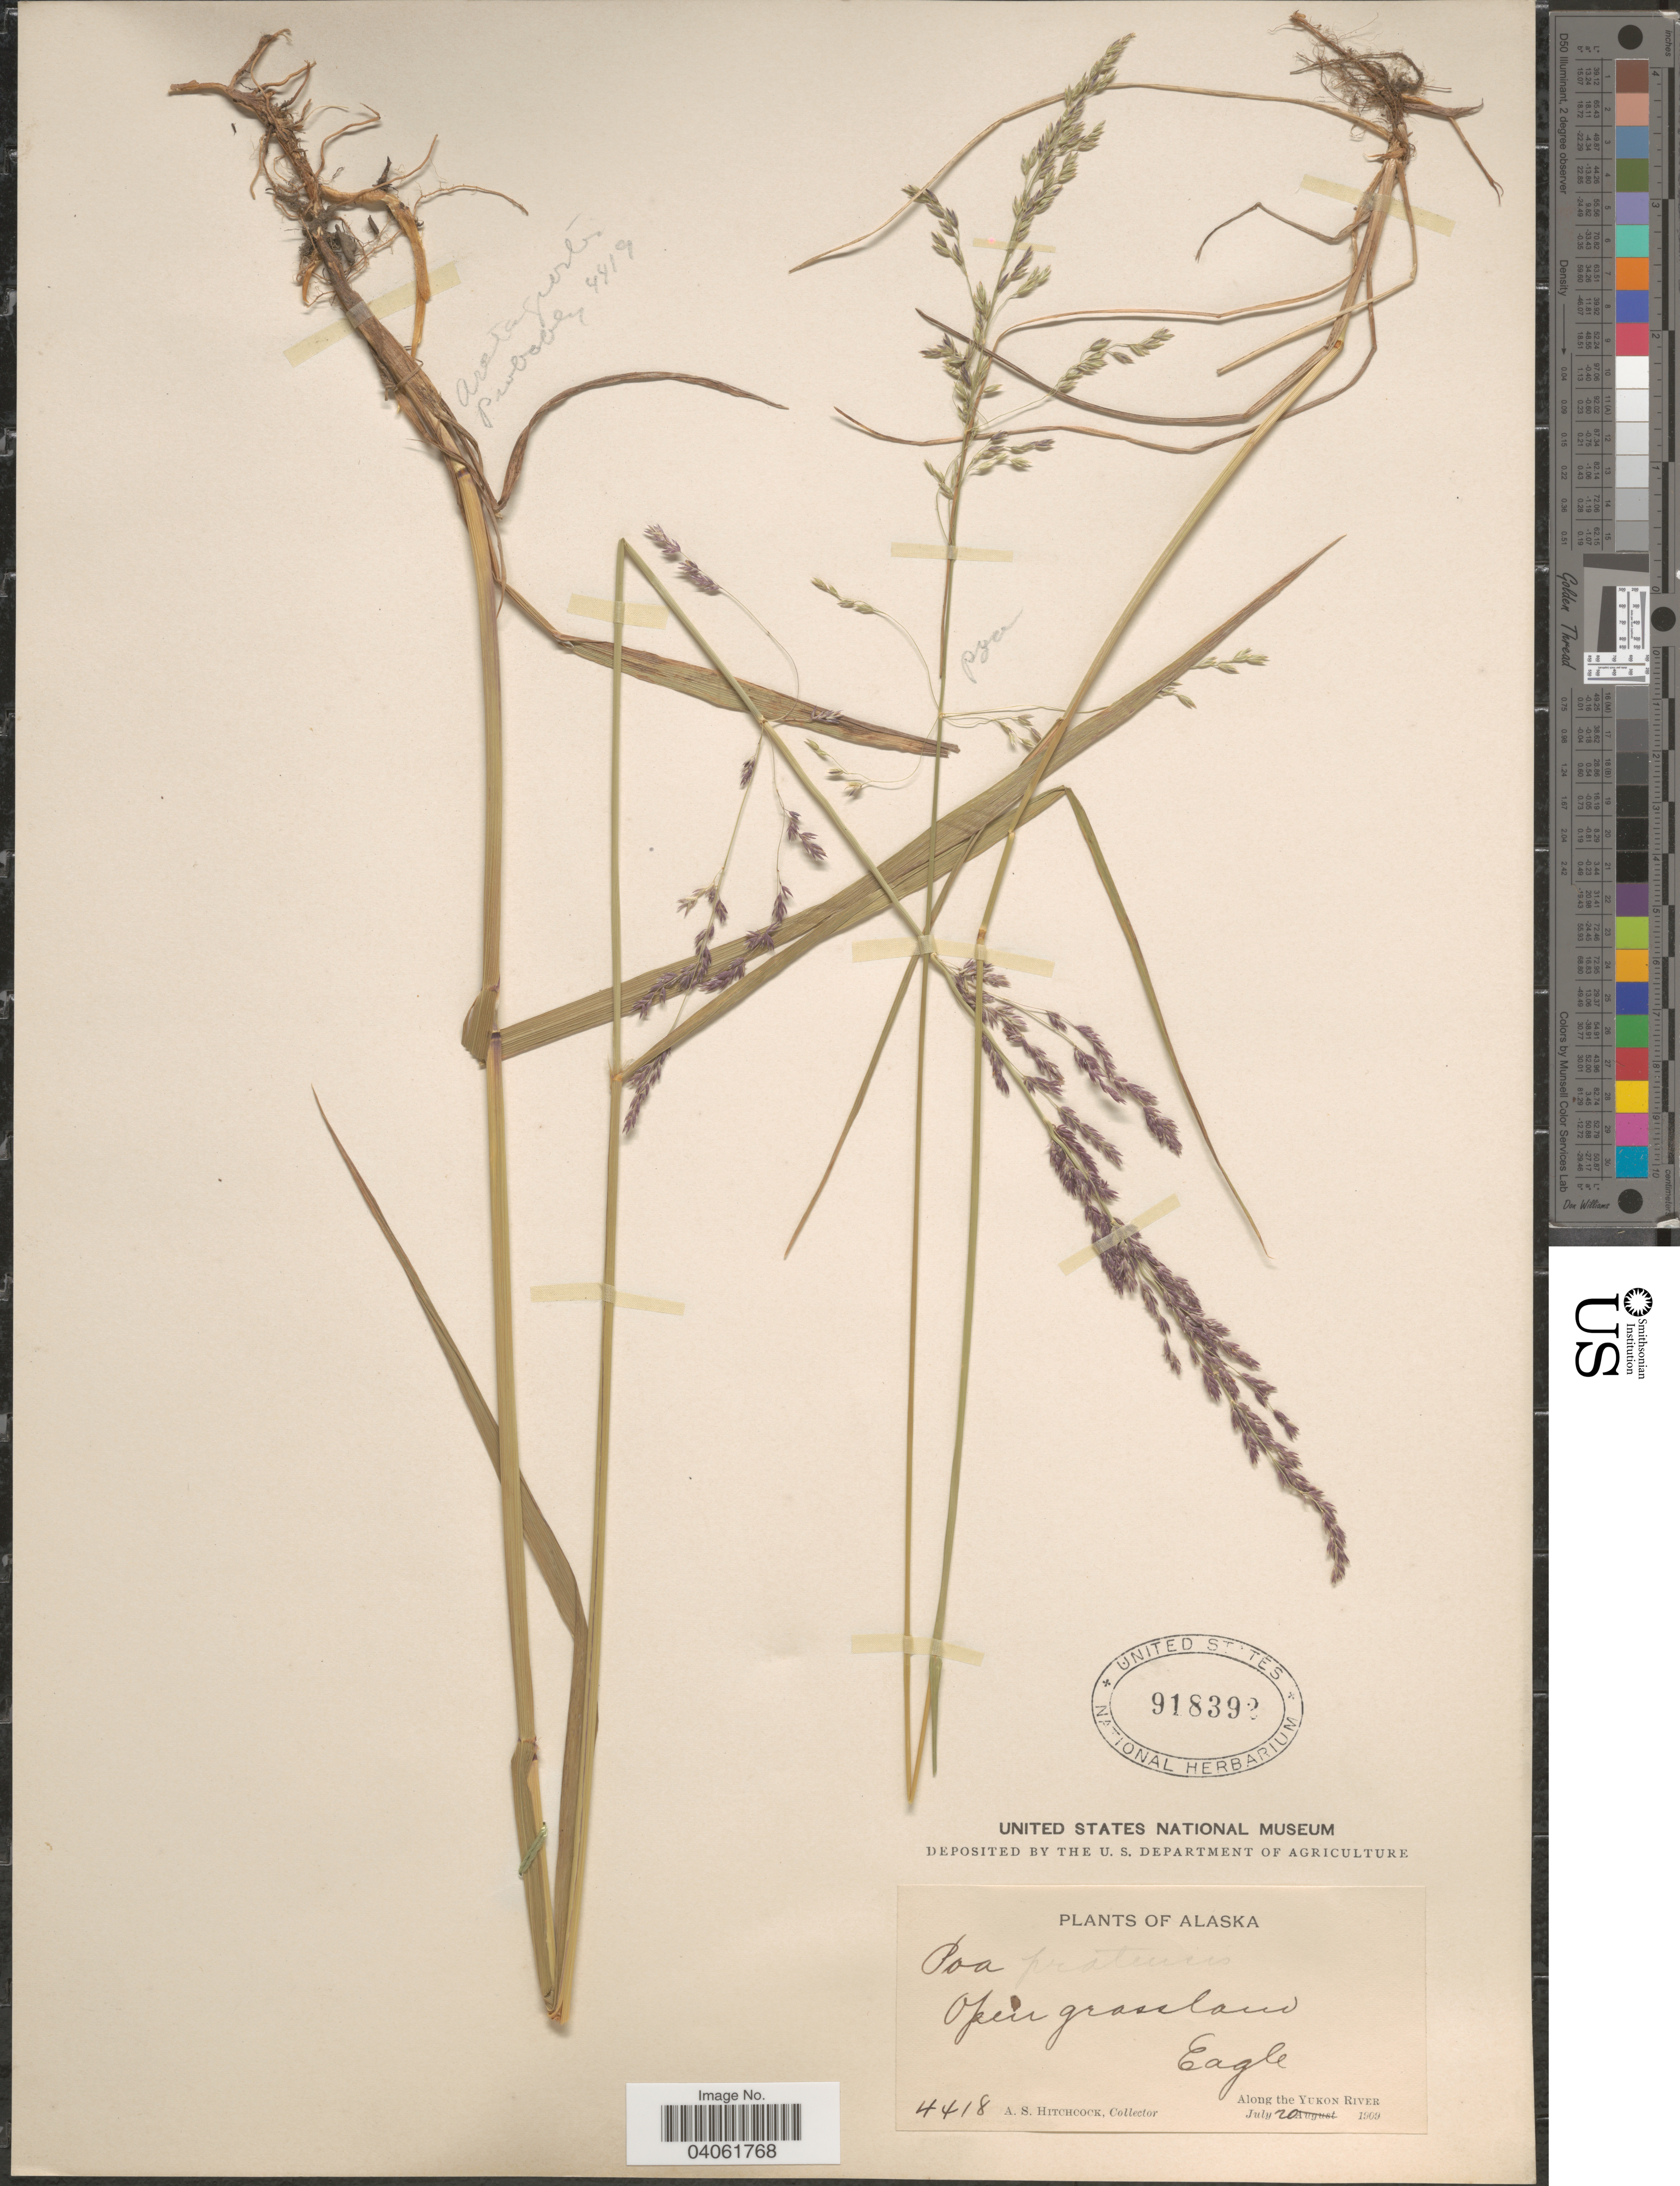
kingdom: Plantae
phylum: Tracheophyta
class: Liliopsida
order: Poales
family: Poaceae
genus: Poa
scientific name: Poa pratensis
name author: L.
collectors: A. S. Hitchcock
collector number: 4418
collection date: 1909-07-20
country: United States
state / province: Alaska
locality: Eagle. Along the Yukon River.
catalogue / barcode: US 918392